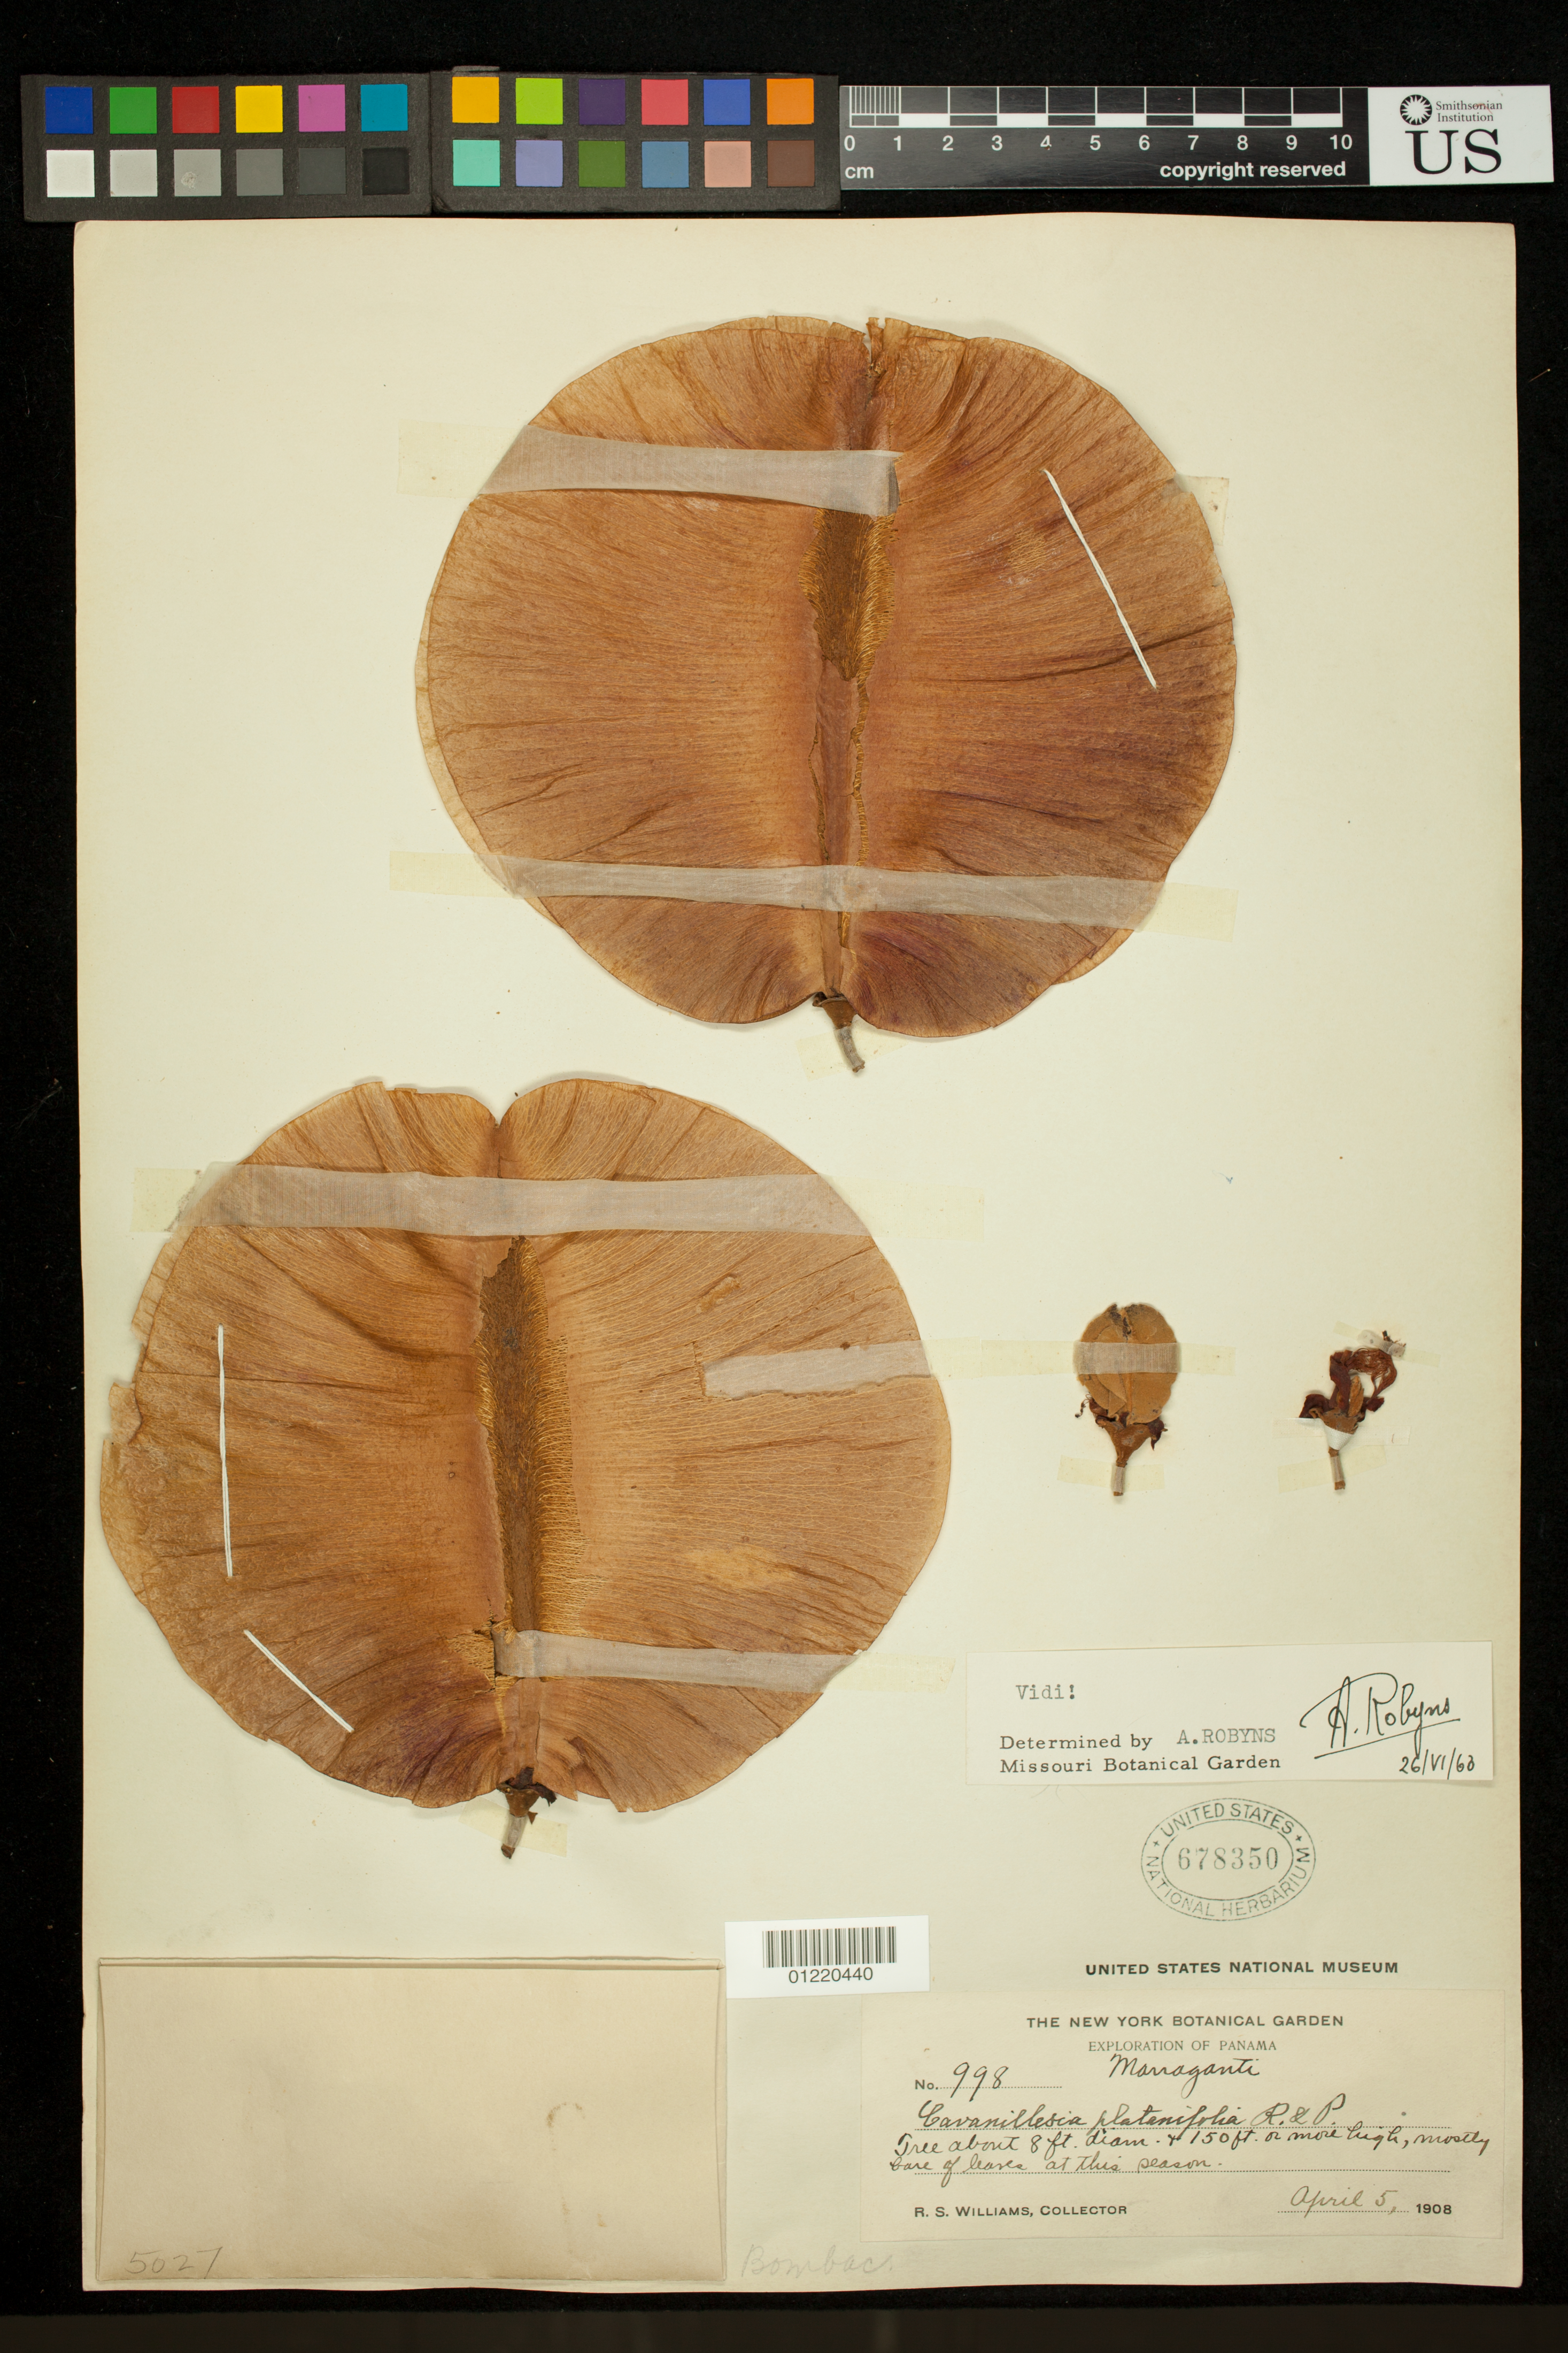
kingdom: Plantae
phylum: Tracheophyta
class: Magnoliopsida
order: Malvales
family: Malvaceae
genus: Cavanillesia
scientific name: Cavanillesia platanifolia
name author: (Bonpl.) Kunth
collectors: R. S. Williams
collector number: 998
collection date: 1908-04-05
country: Panama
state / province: Emberá-Wounaan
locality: Marraganti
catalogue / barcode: US 678350